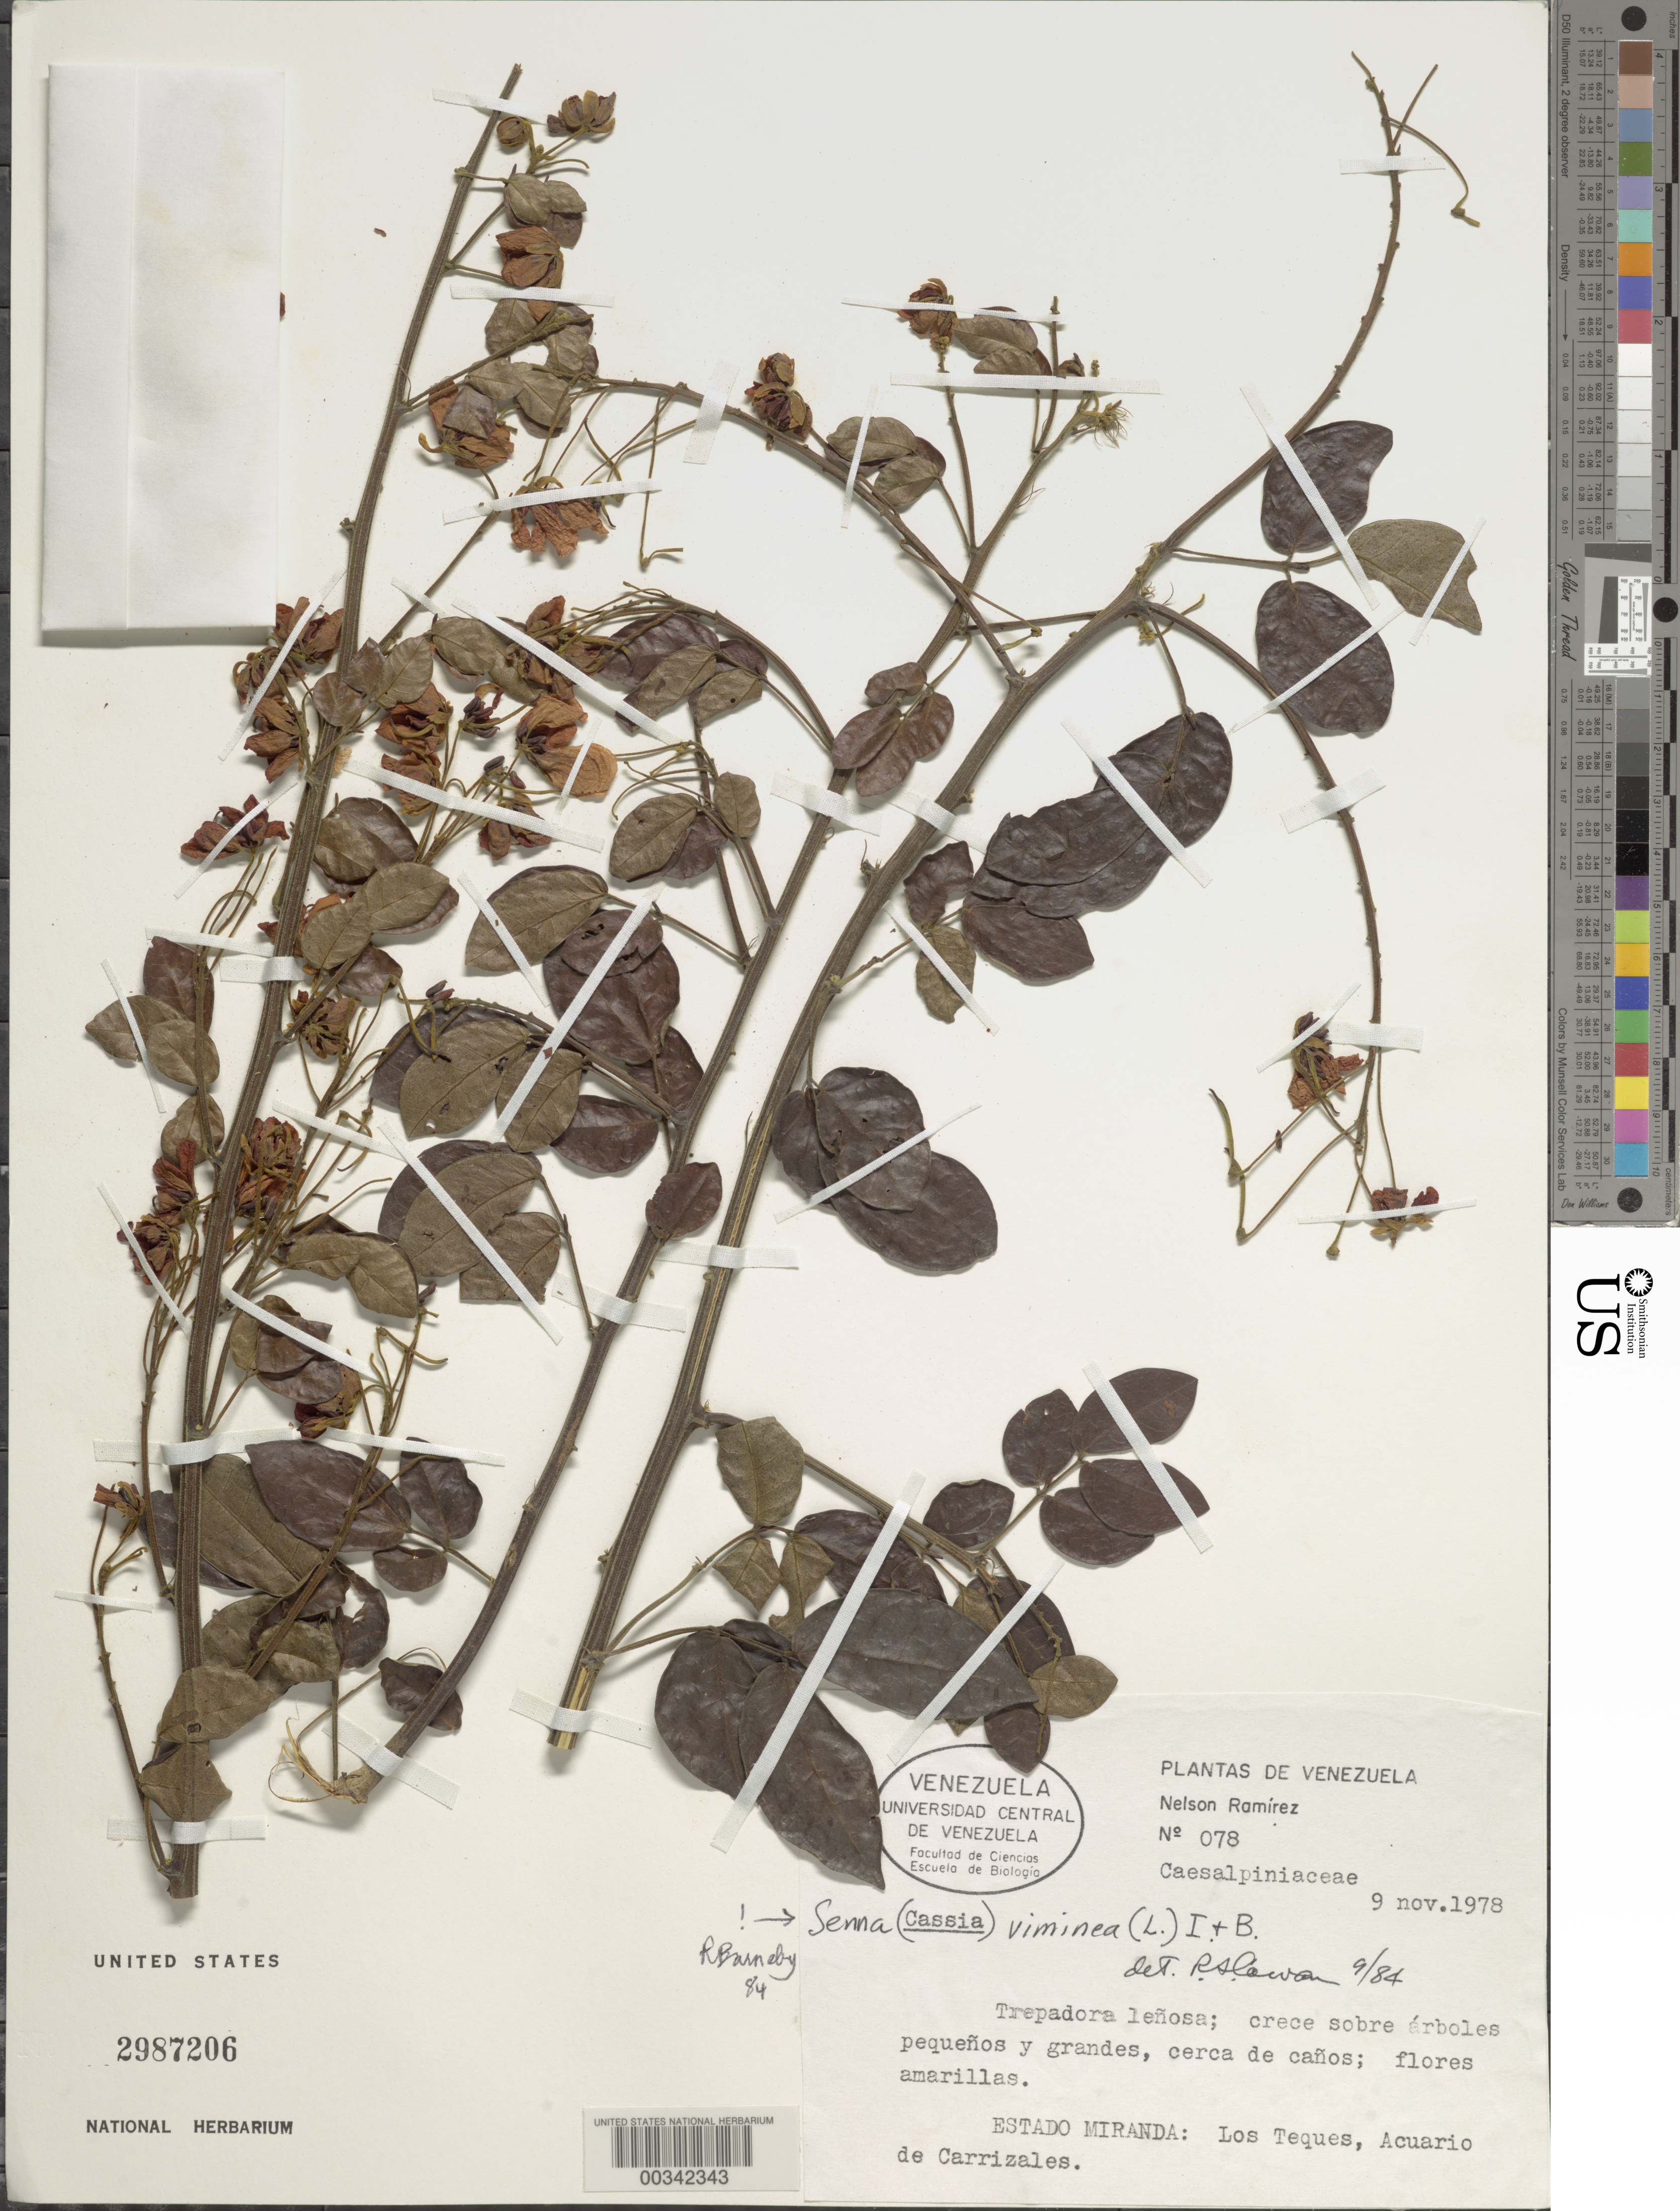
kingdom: Plantae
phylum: Tracheophyta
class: Magnoliopsida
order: Fabales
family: Fabaceae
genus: Senna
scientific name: Senna viminea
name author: (L.) H.S. Irwin & Barneby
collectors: N. Ramírez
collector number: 078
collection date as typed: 09 Nov 1978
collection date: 1978-11-09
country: Venezuela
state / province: Miranda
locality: Los teques, acuario de carrizales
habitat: Canos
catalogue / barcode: US 2987206